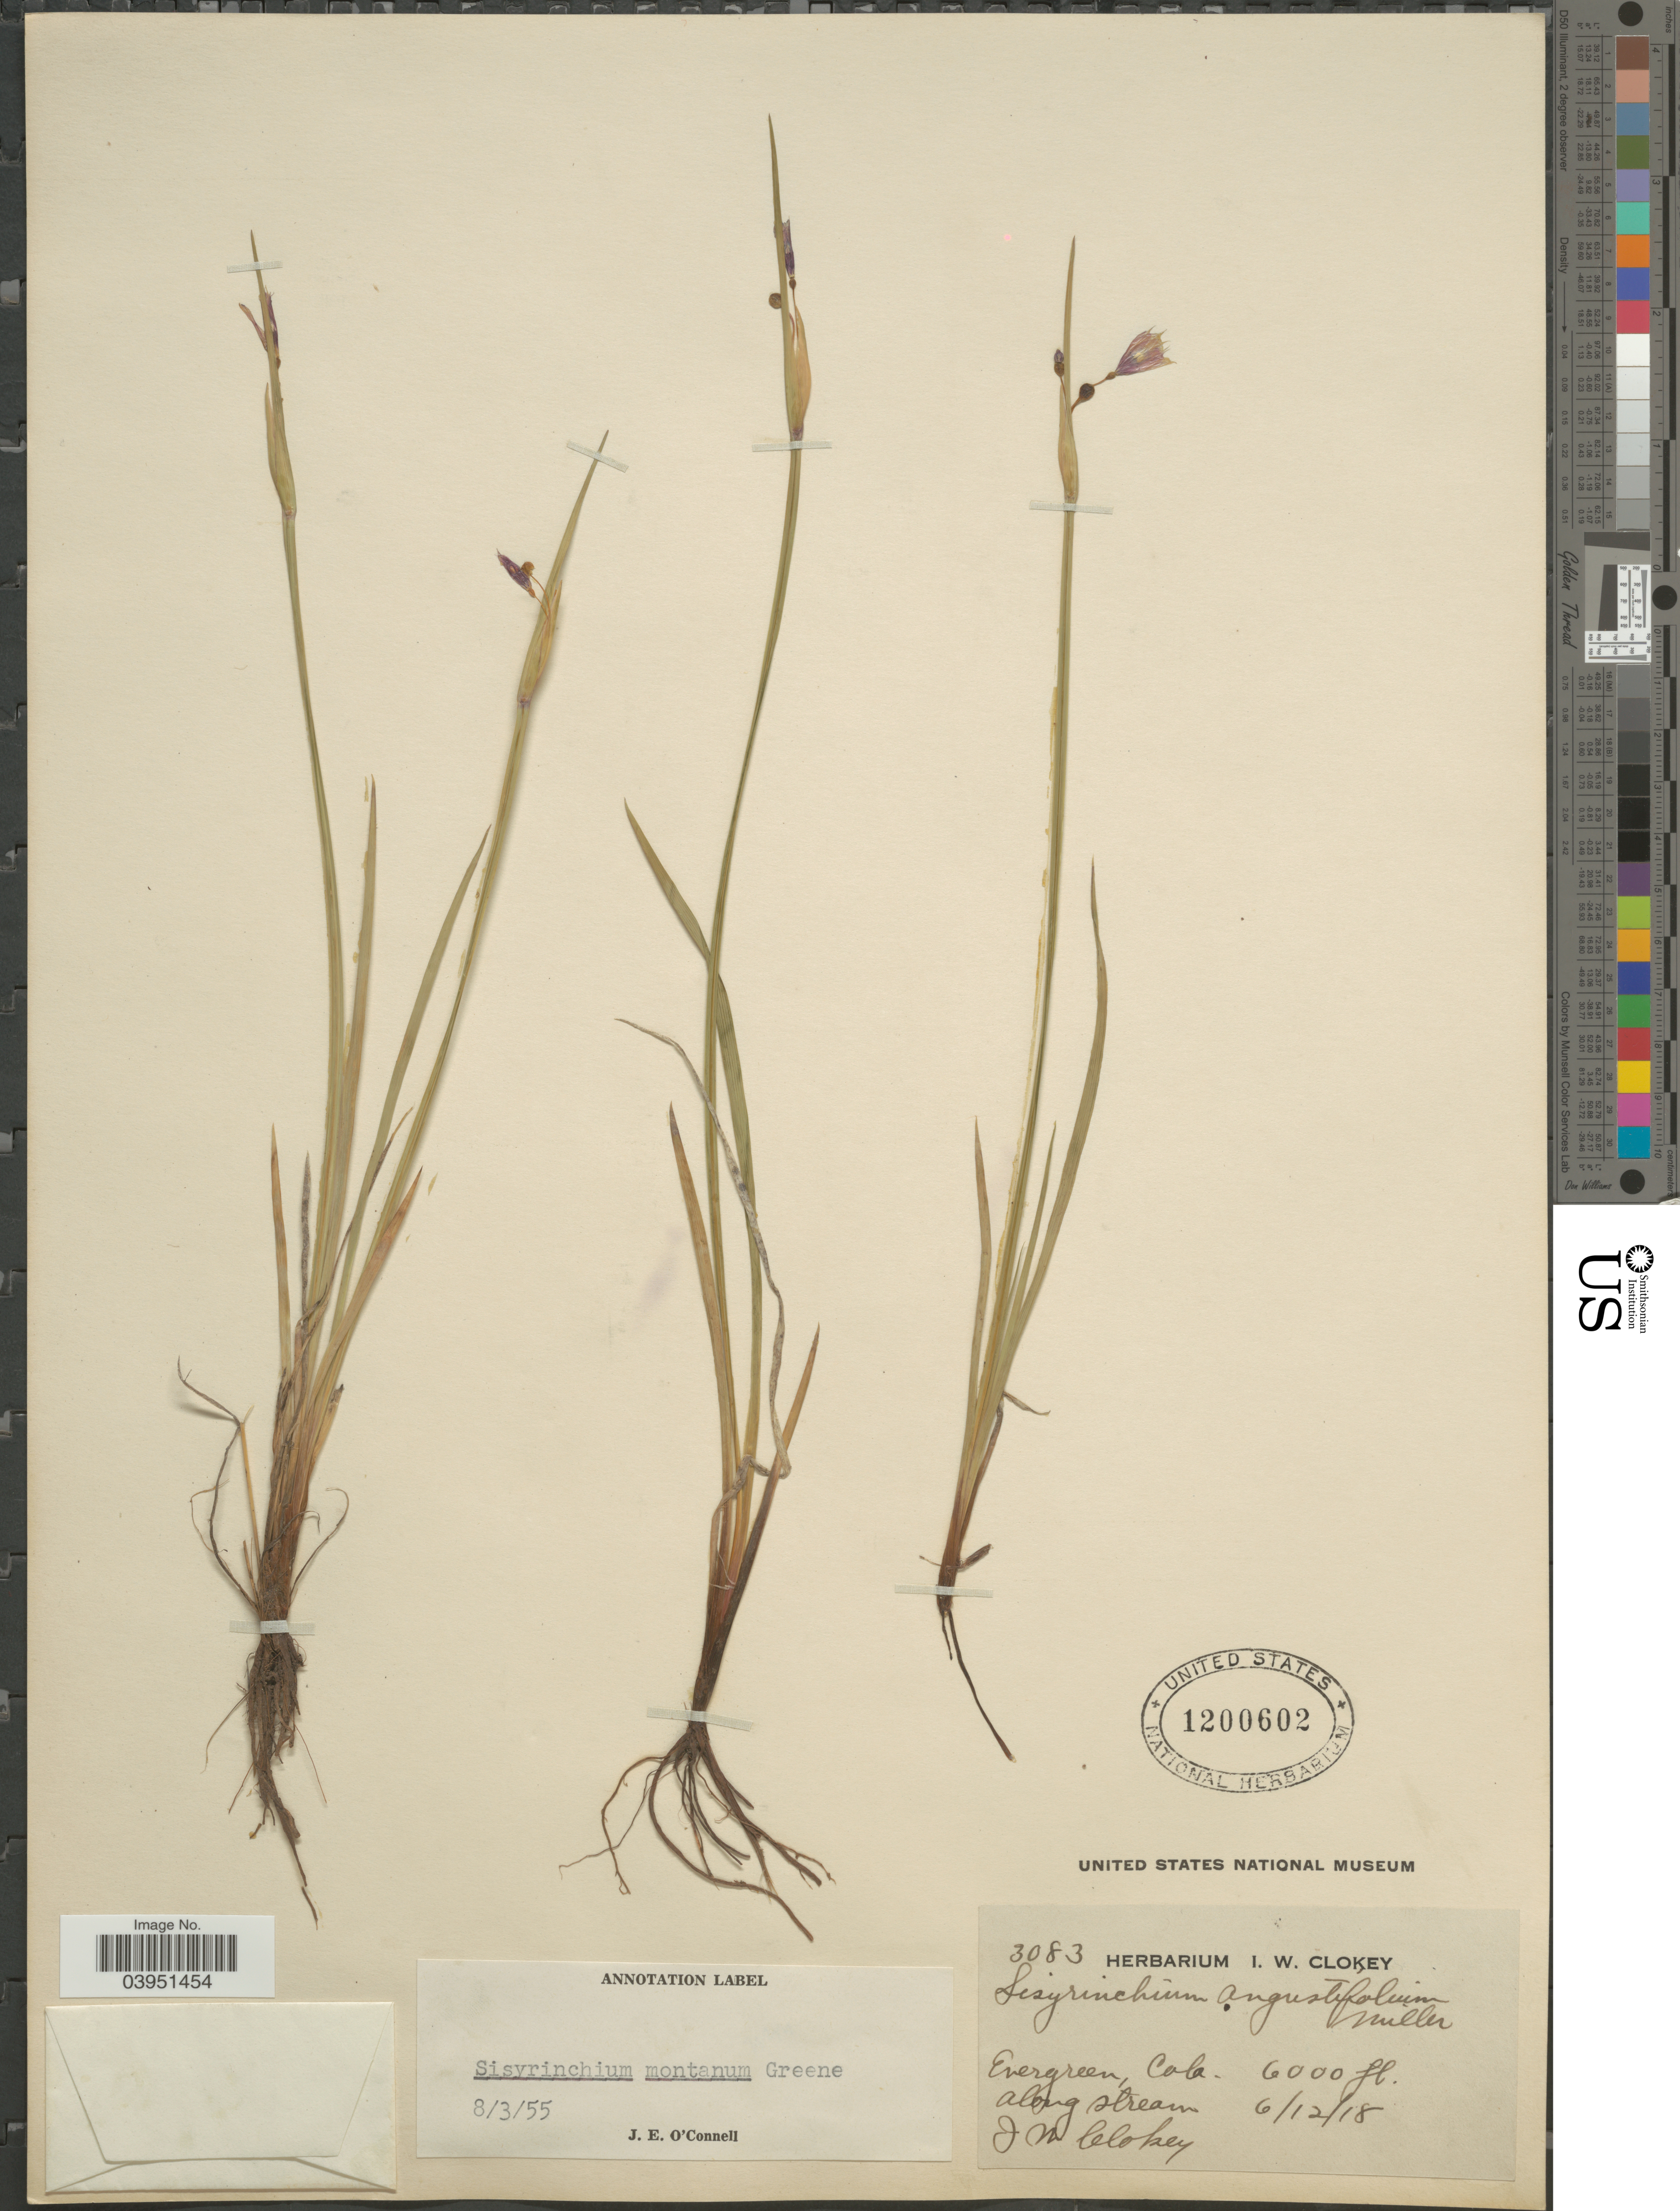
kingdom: Plantae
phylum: Tracheophyta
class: Liliopsida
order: Asparagales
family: Iridaceae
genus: Sisyrinchium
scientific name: Sisyrinchium montanum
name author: Greene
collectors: J. Clokey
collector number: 3083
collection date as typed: Transcribed d/m/y: 12/6/18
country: United States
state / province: Colorado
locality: Evergreen.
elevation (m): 1829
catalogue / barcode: US 1200602